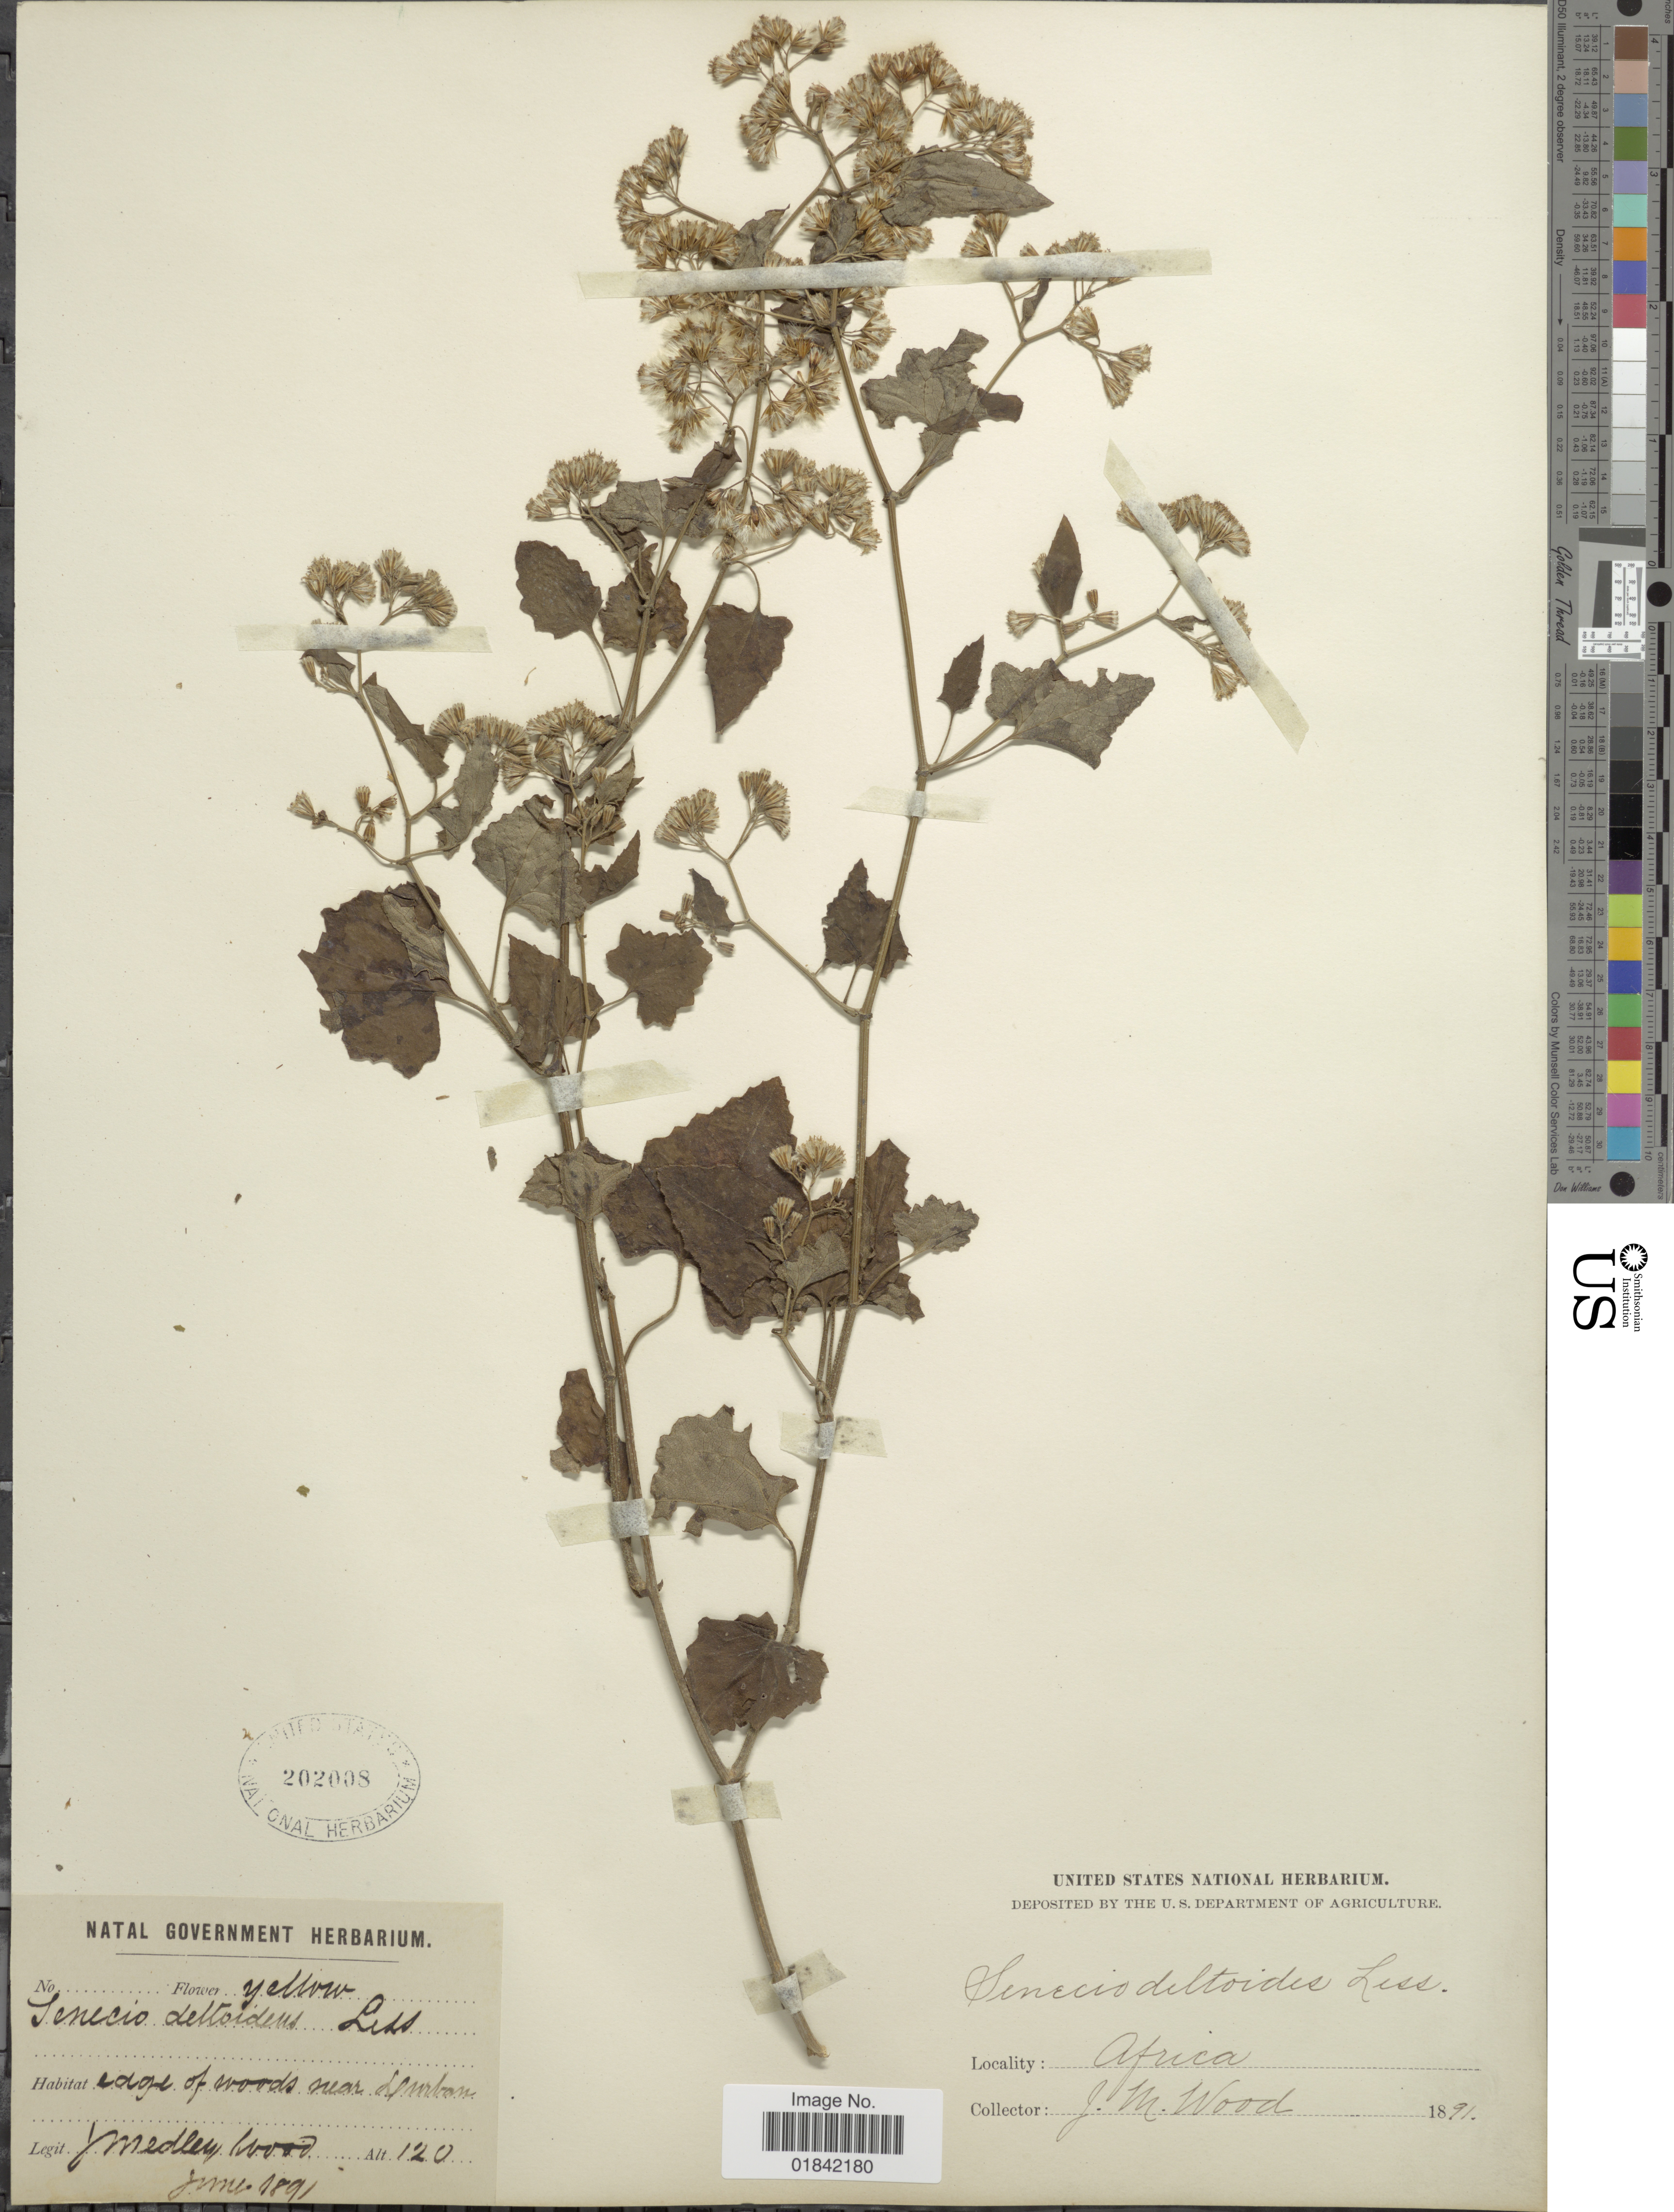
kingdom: Plantae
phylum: Tracheophyta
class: Magnoliopsida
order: Asterales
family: Asteraceae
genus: Senecio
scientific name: Senecio deltoideus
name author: Less.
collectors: J. M. Wood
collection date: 1891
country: South Africa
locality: Africa, Edge of woods near Durban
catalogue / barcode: US 202008